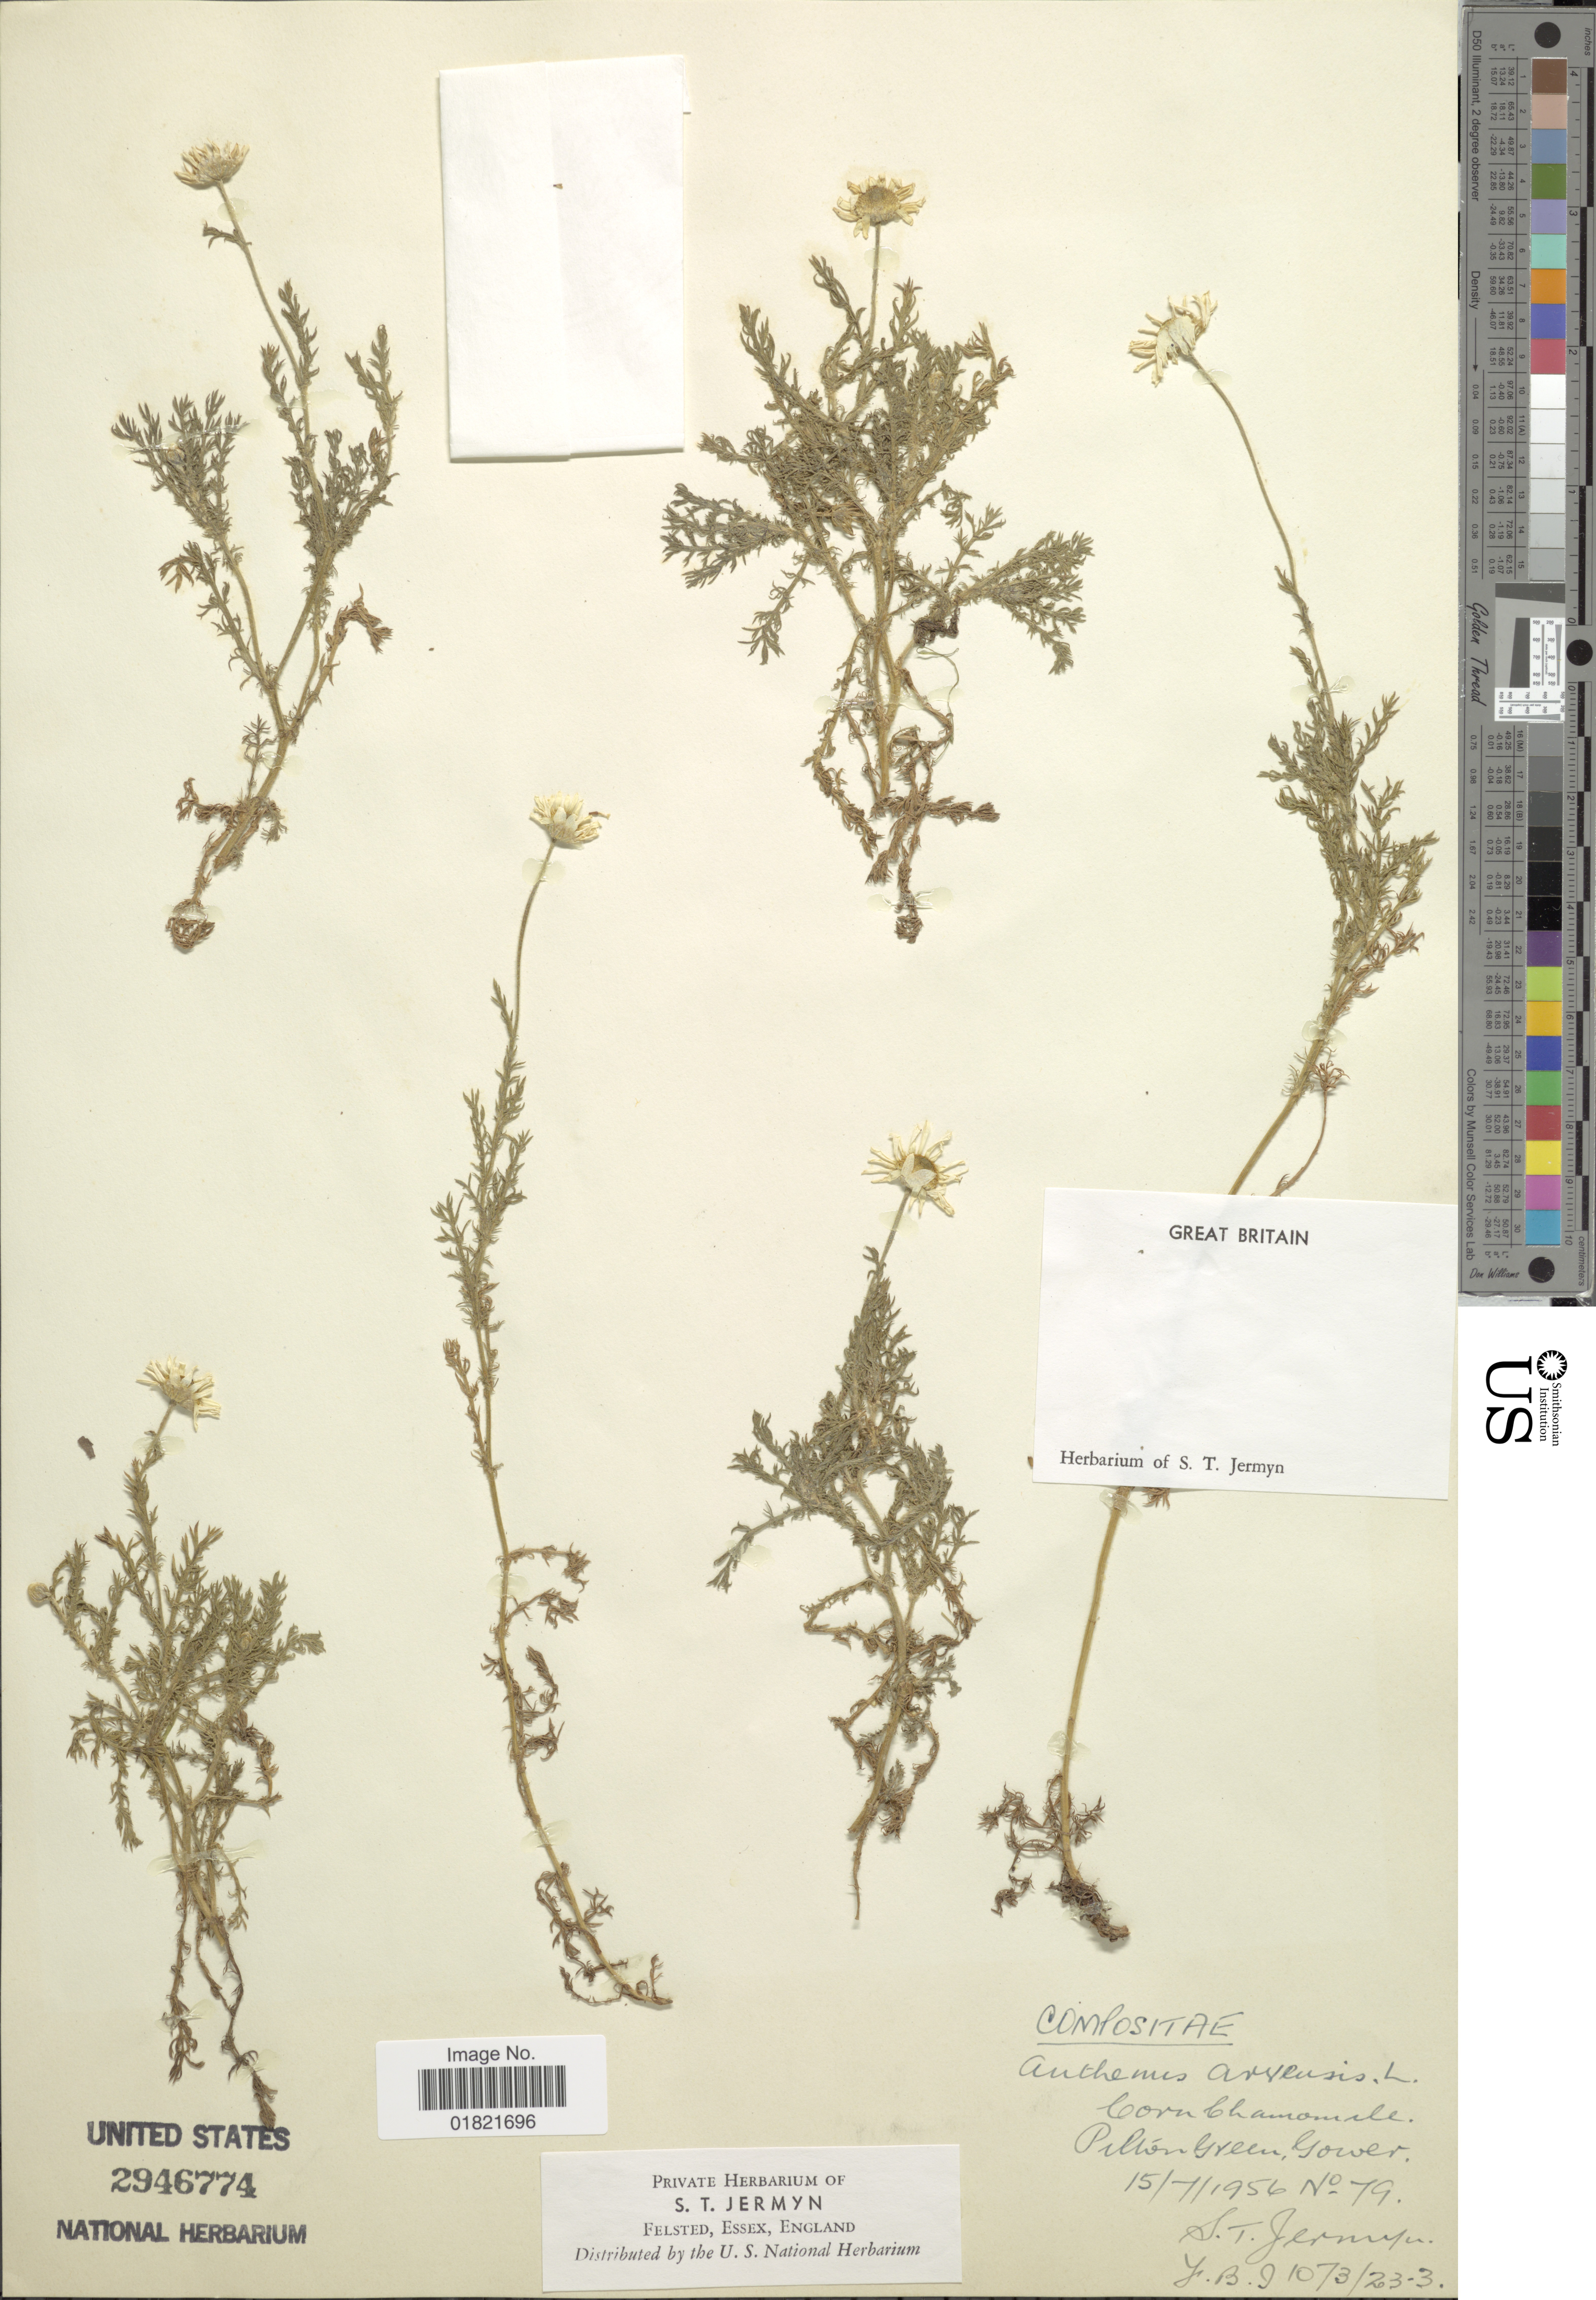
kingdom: Plantae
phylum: Tracheophyta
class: Magnoliopsida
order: Asterales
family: Asteraceae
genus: Anthemis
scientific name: Anthemis arvensis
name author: L.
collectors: S. Jermyn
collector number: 79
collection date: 1956-07-15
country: United Kingdom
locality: Great Britain, Pilton Green, Gower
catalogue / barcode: US 2946774